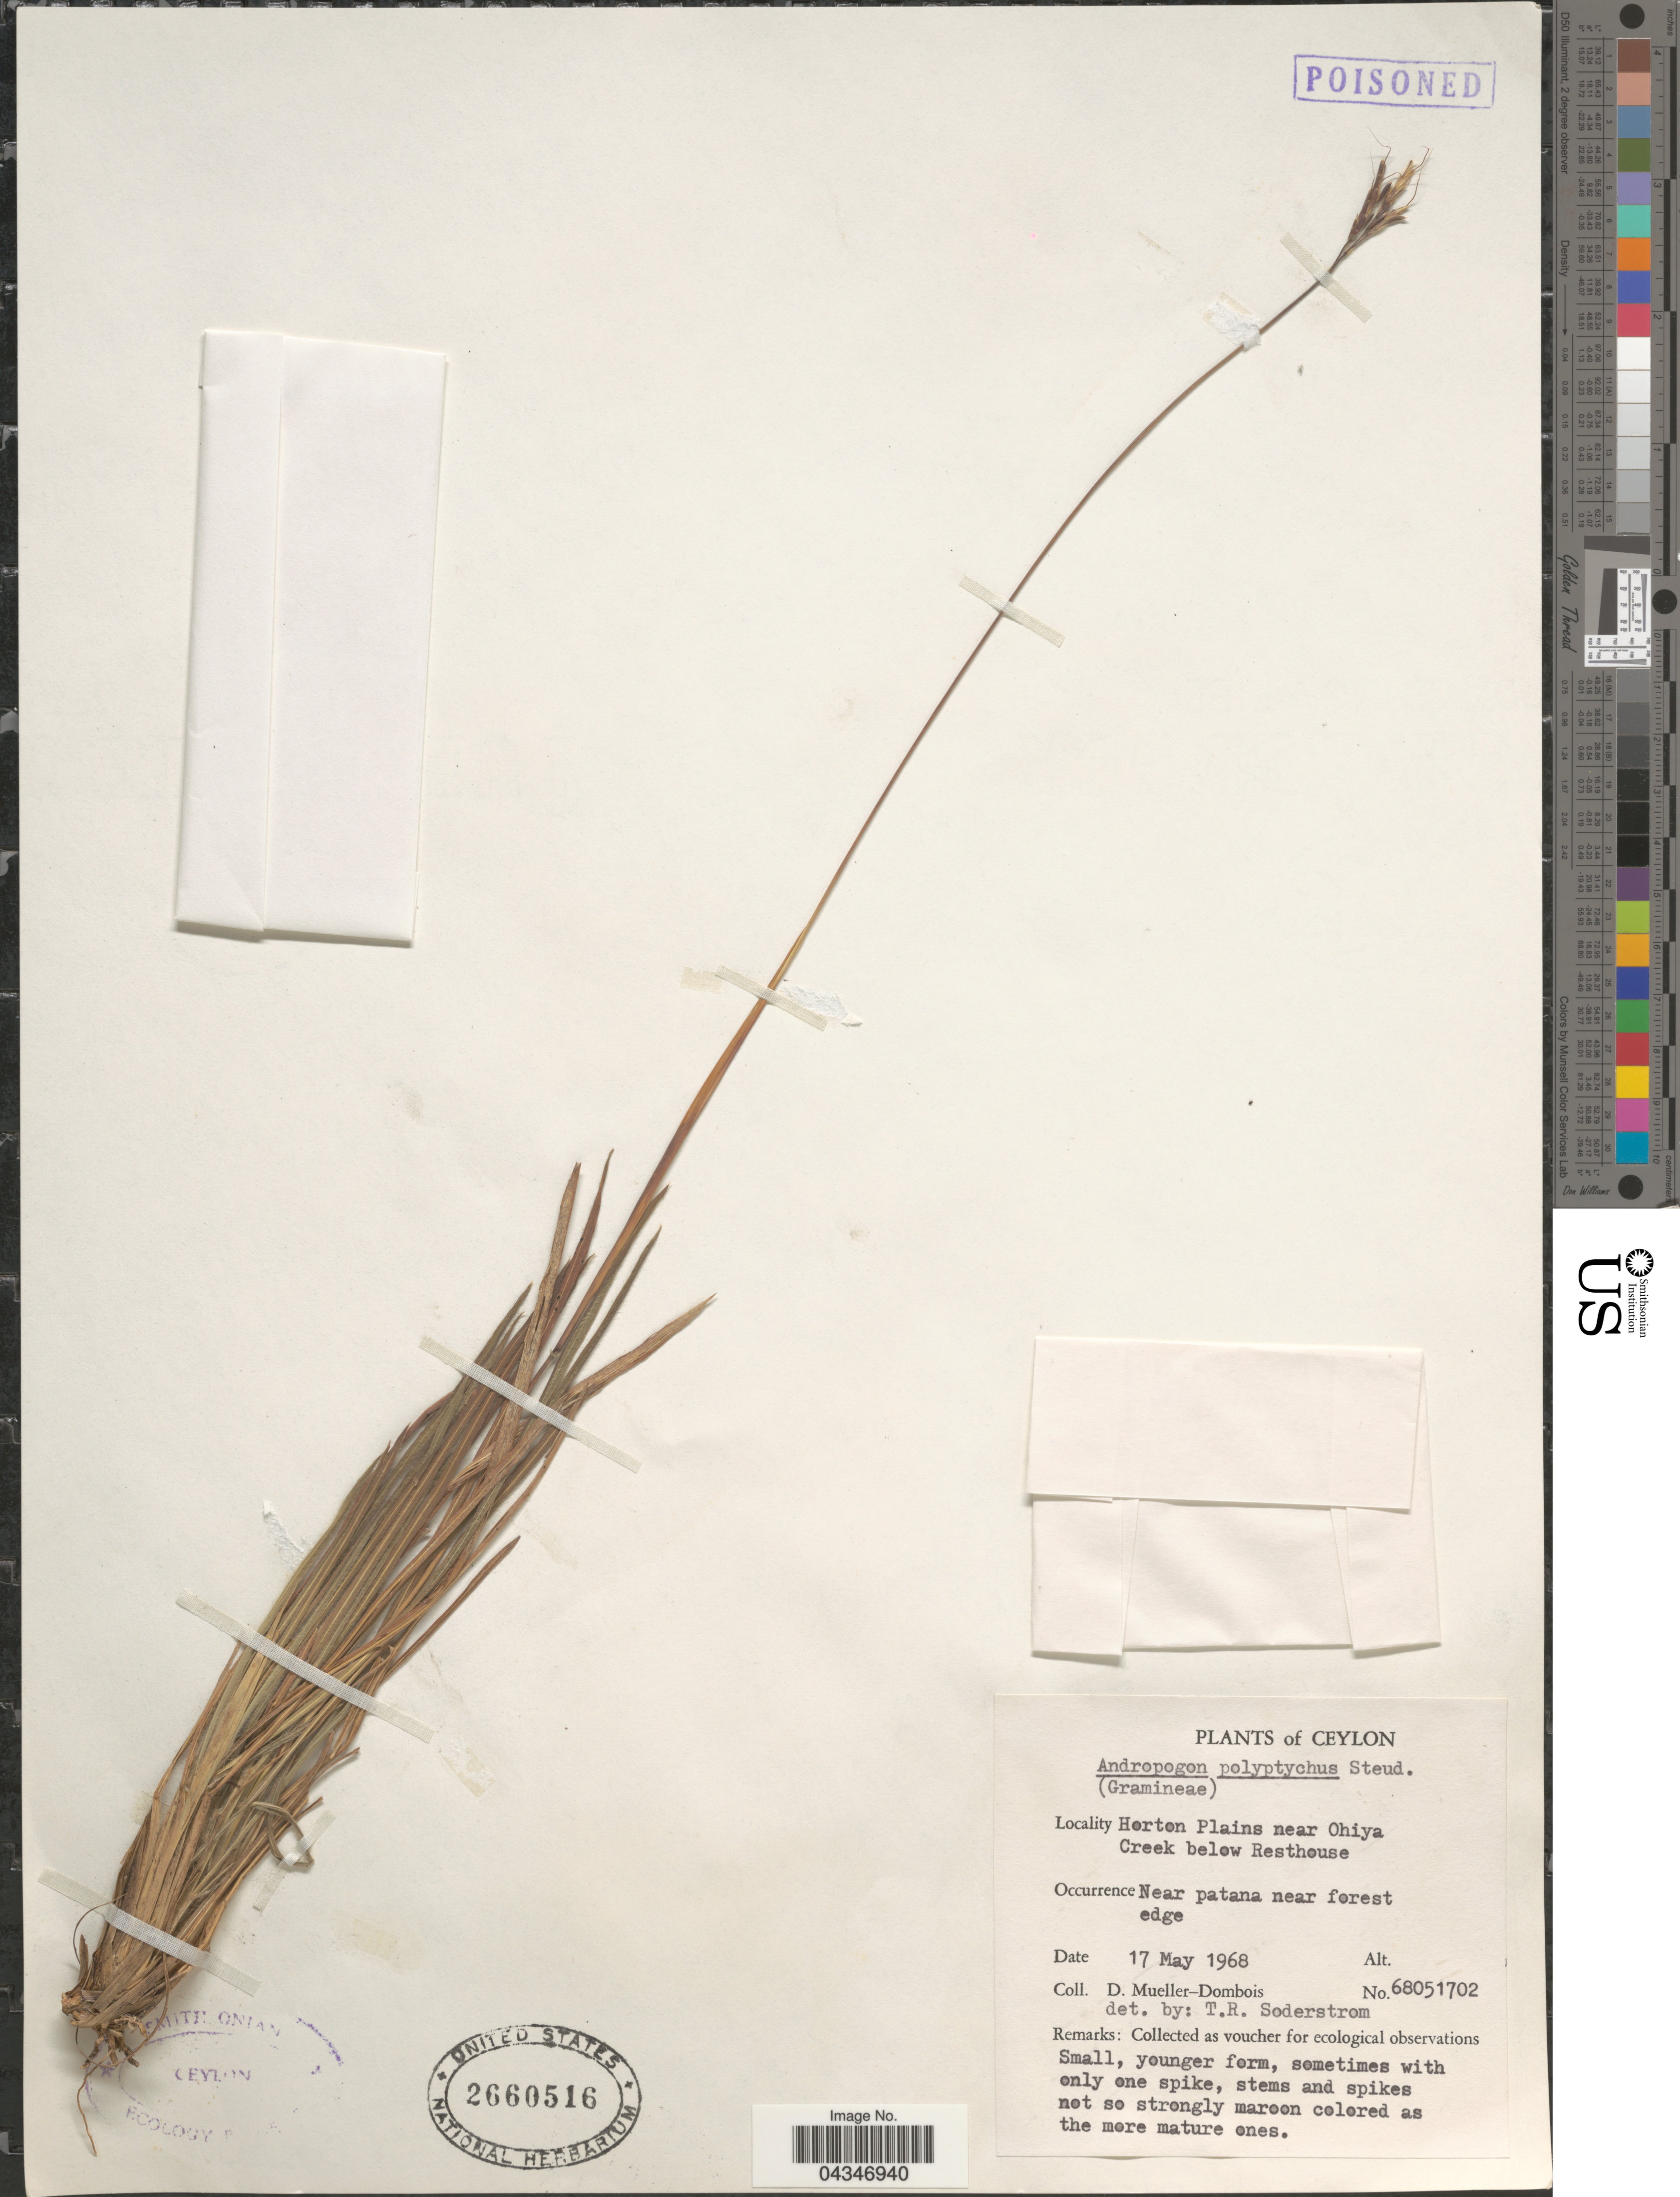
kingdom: Plantae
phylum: Tracheophyta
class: Liliopsida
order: Poales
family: Poaceae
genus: Andropogon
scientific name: Andropogon polyptychos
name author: Steud.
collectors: D. Mueller-Dombois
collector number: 68051702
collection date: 1968-05-17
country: Sri Lanka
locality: Ceylon. Horton Plains near Ohiya Creek below Resthouse. Near patana near forest edge.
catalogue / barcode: US 2660516